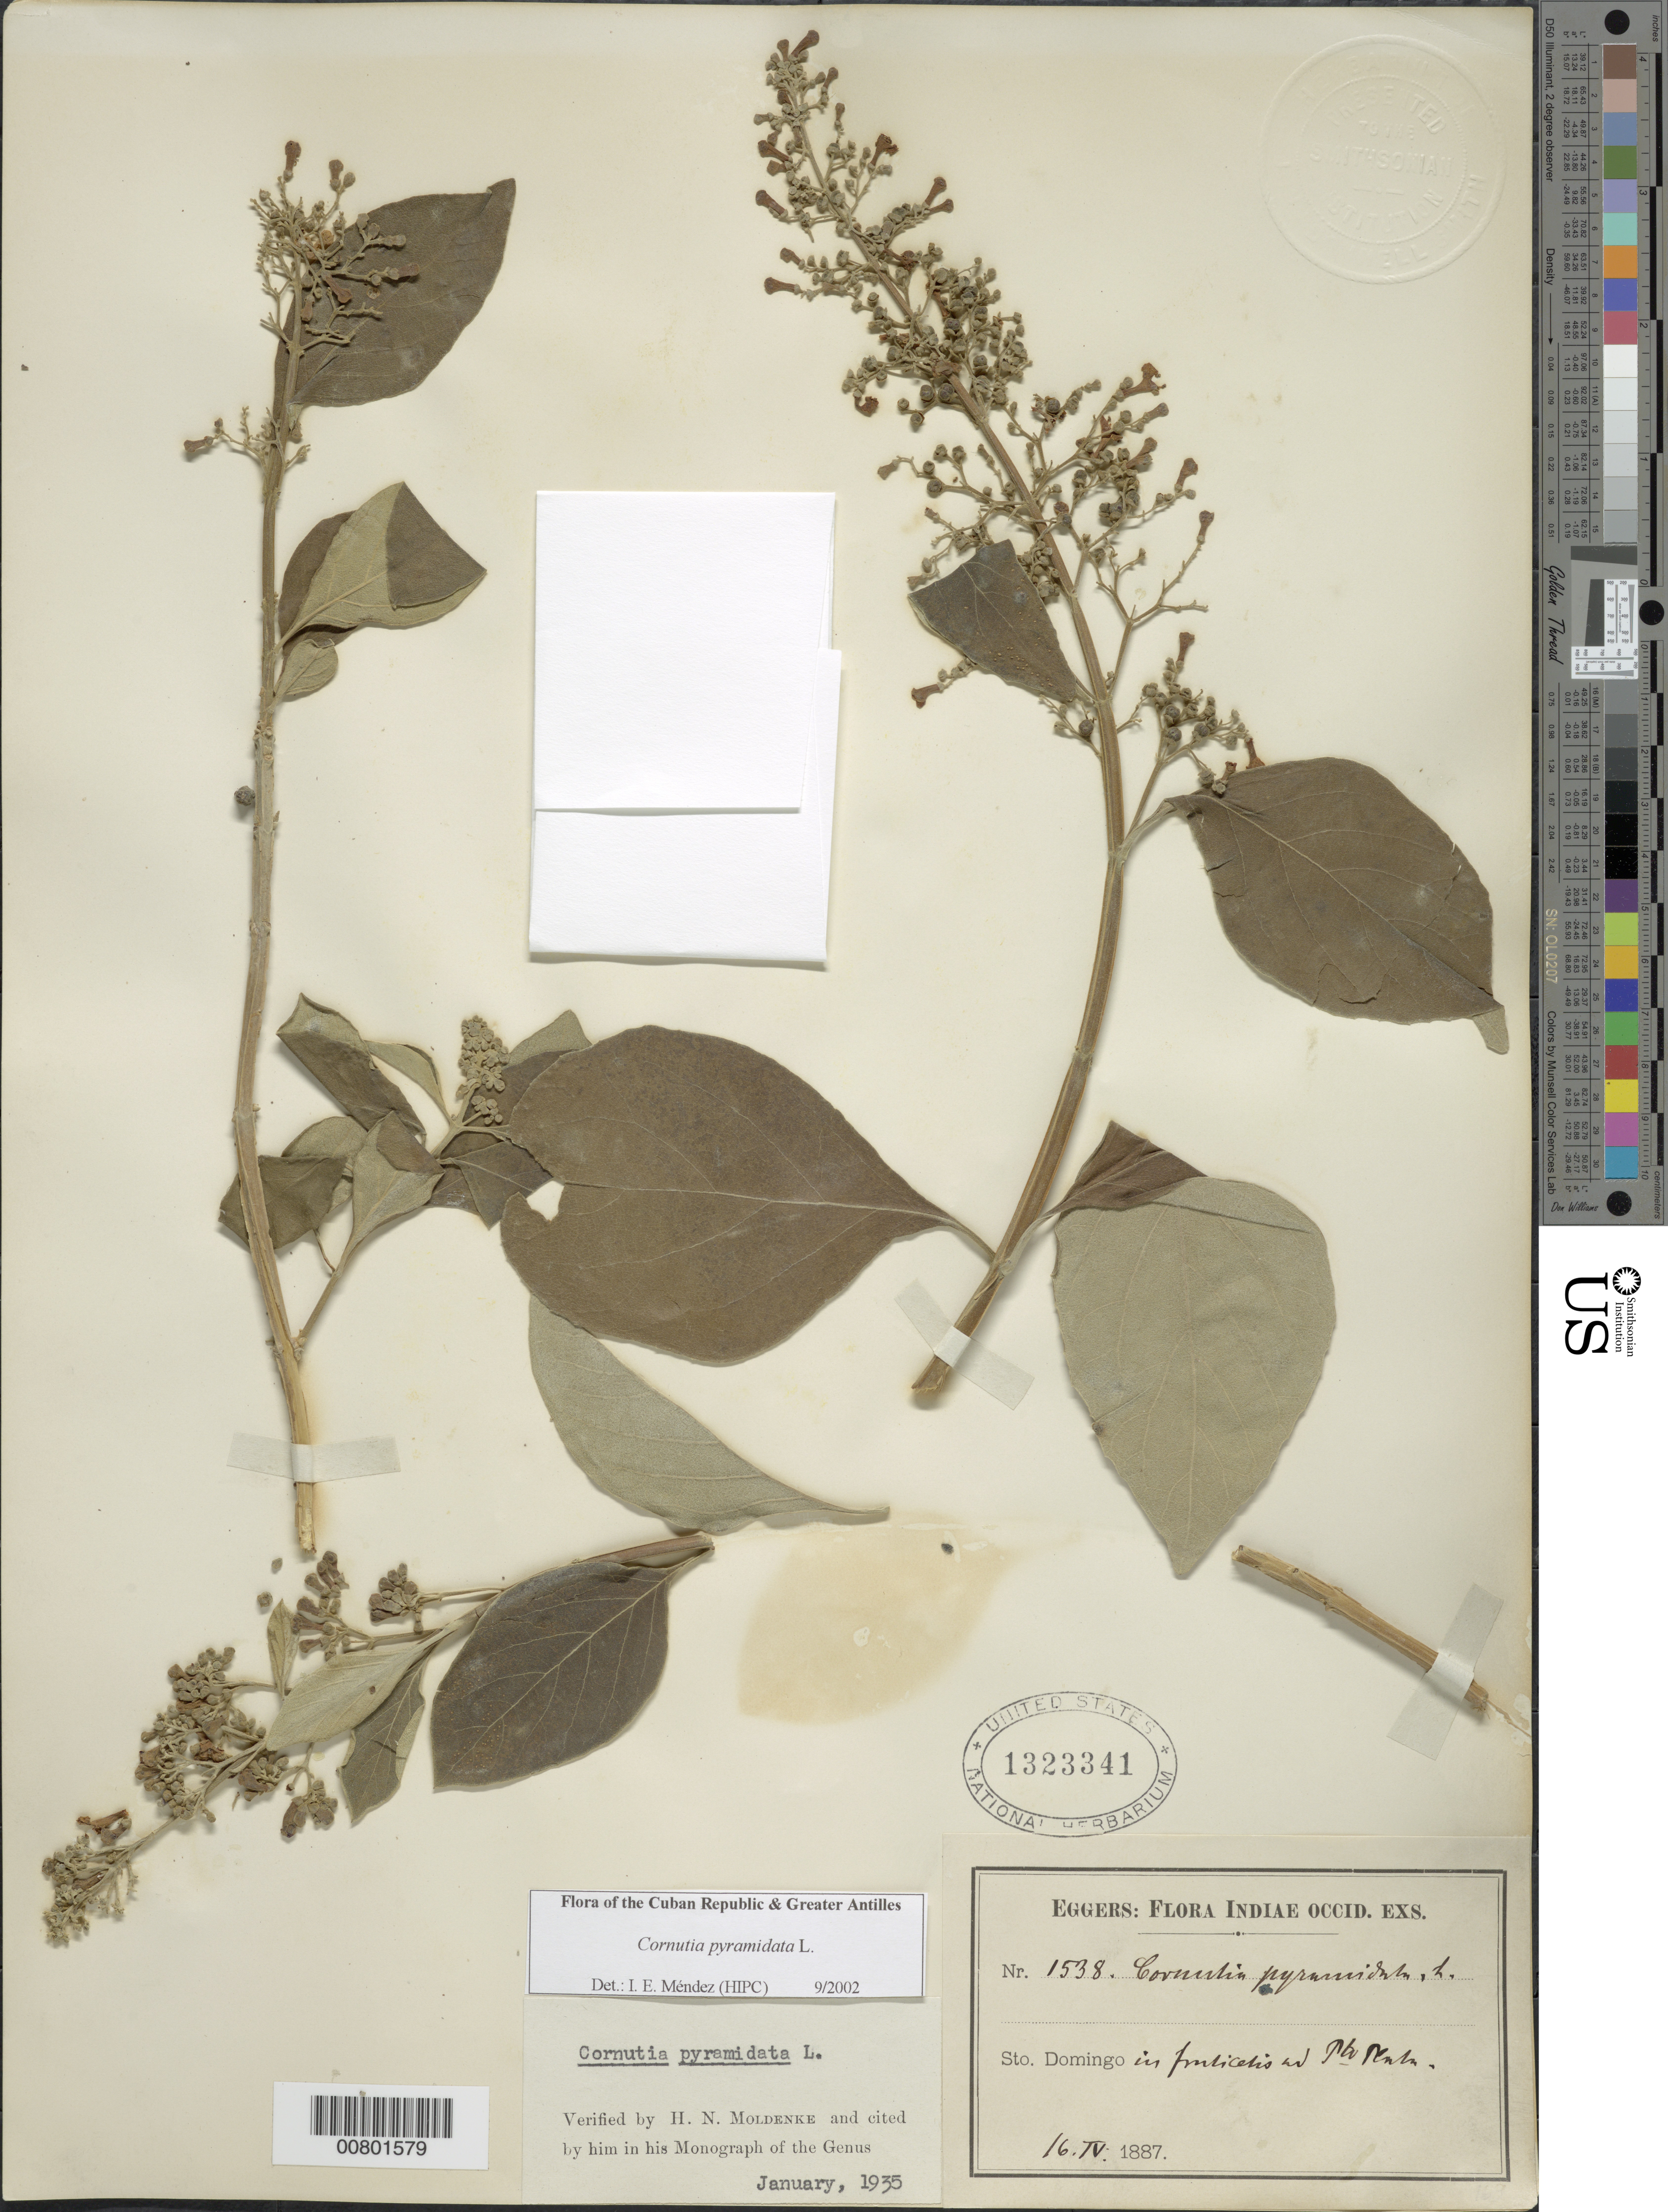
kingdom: Plantae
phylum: Tracheophyta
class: Magnoliopsida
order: Lamiales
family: Lamiaceae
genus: Cornutia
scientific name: Cornutia pyramidata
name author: L.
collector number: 1538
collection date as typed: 16 Apr 1887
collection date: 1887-04-16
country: Dominican Republic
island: Hispaniola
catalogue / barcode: US 1323341